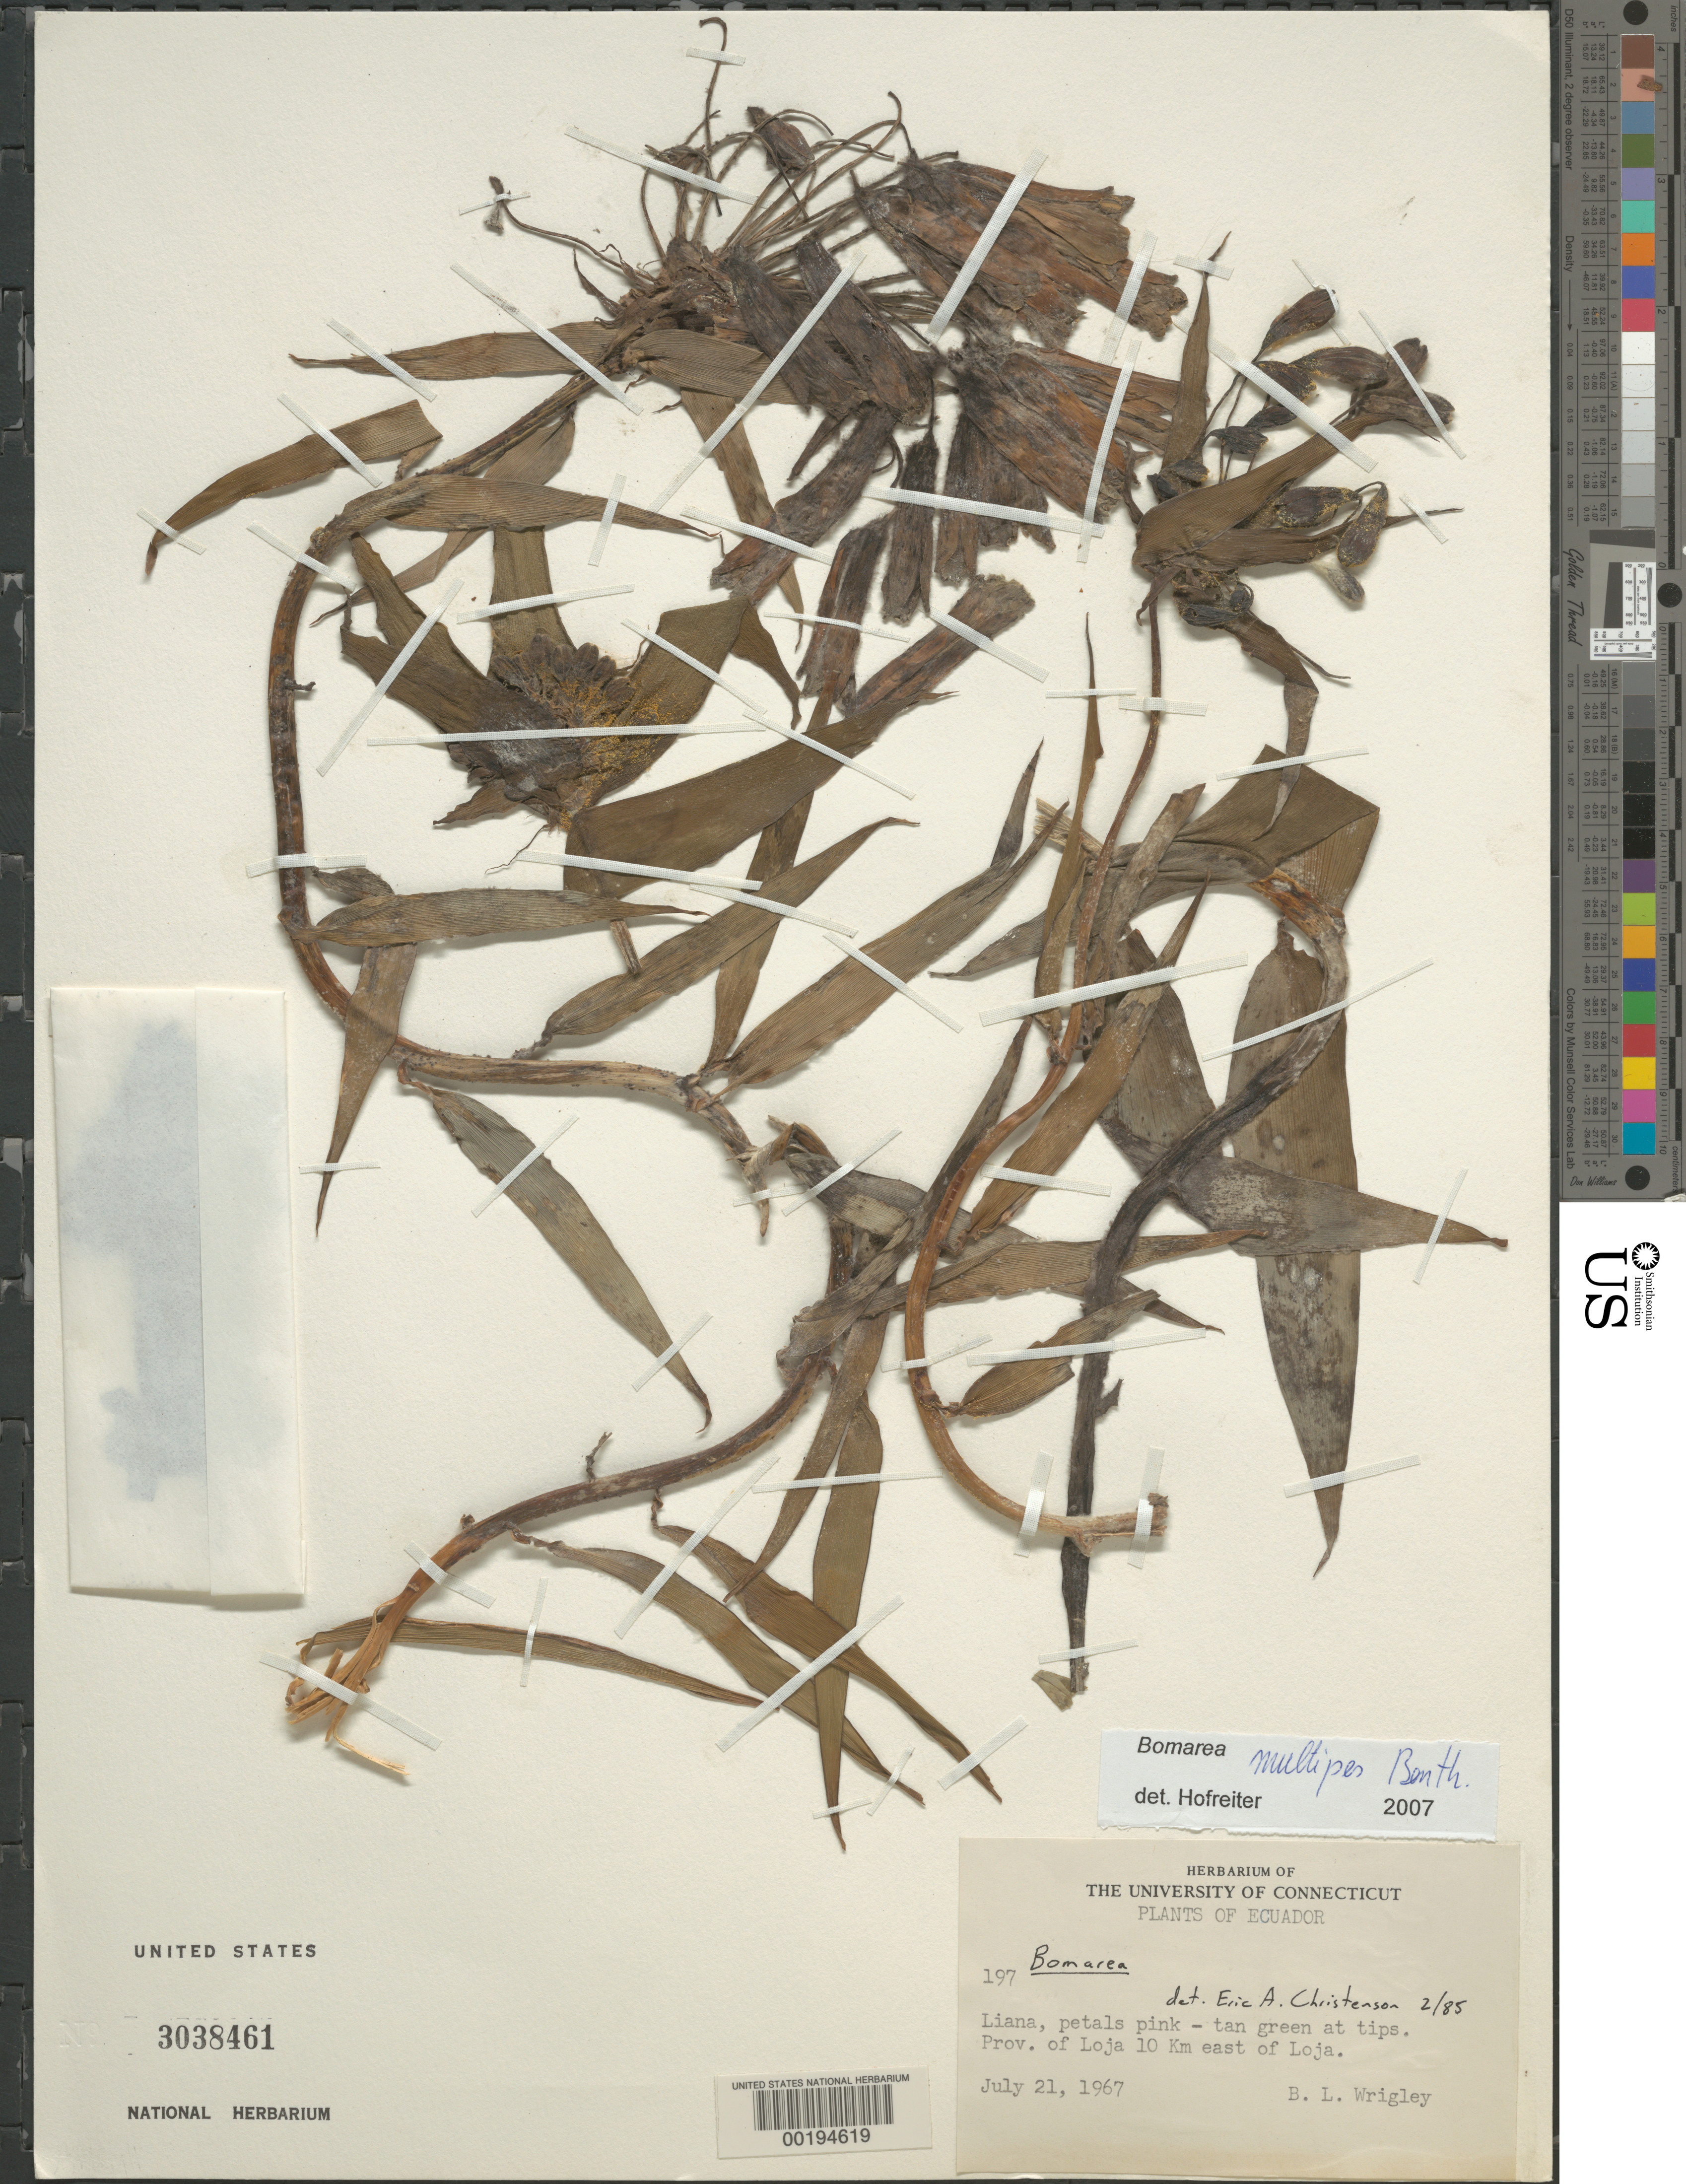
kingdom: Plantae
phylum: Tracheophyta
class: Liliopsida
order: Liliales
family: Alstroemeriaceae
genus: Bomarea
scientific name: Bomarea sp.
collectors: B. L. Wrigley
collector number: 197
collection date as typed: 21 Jul 1967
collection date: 1967-07-21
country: Ecuador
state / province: Loja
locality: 10 km E of Loja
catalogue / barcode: US 3038461